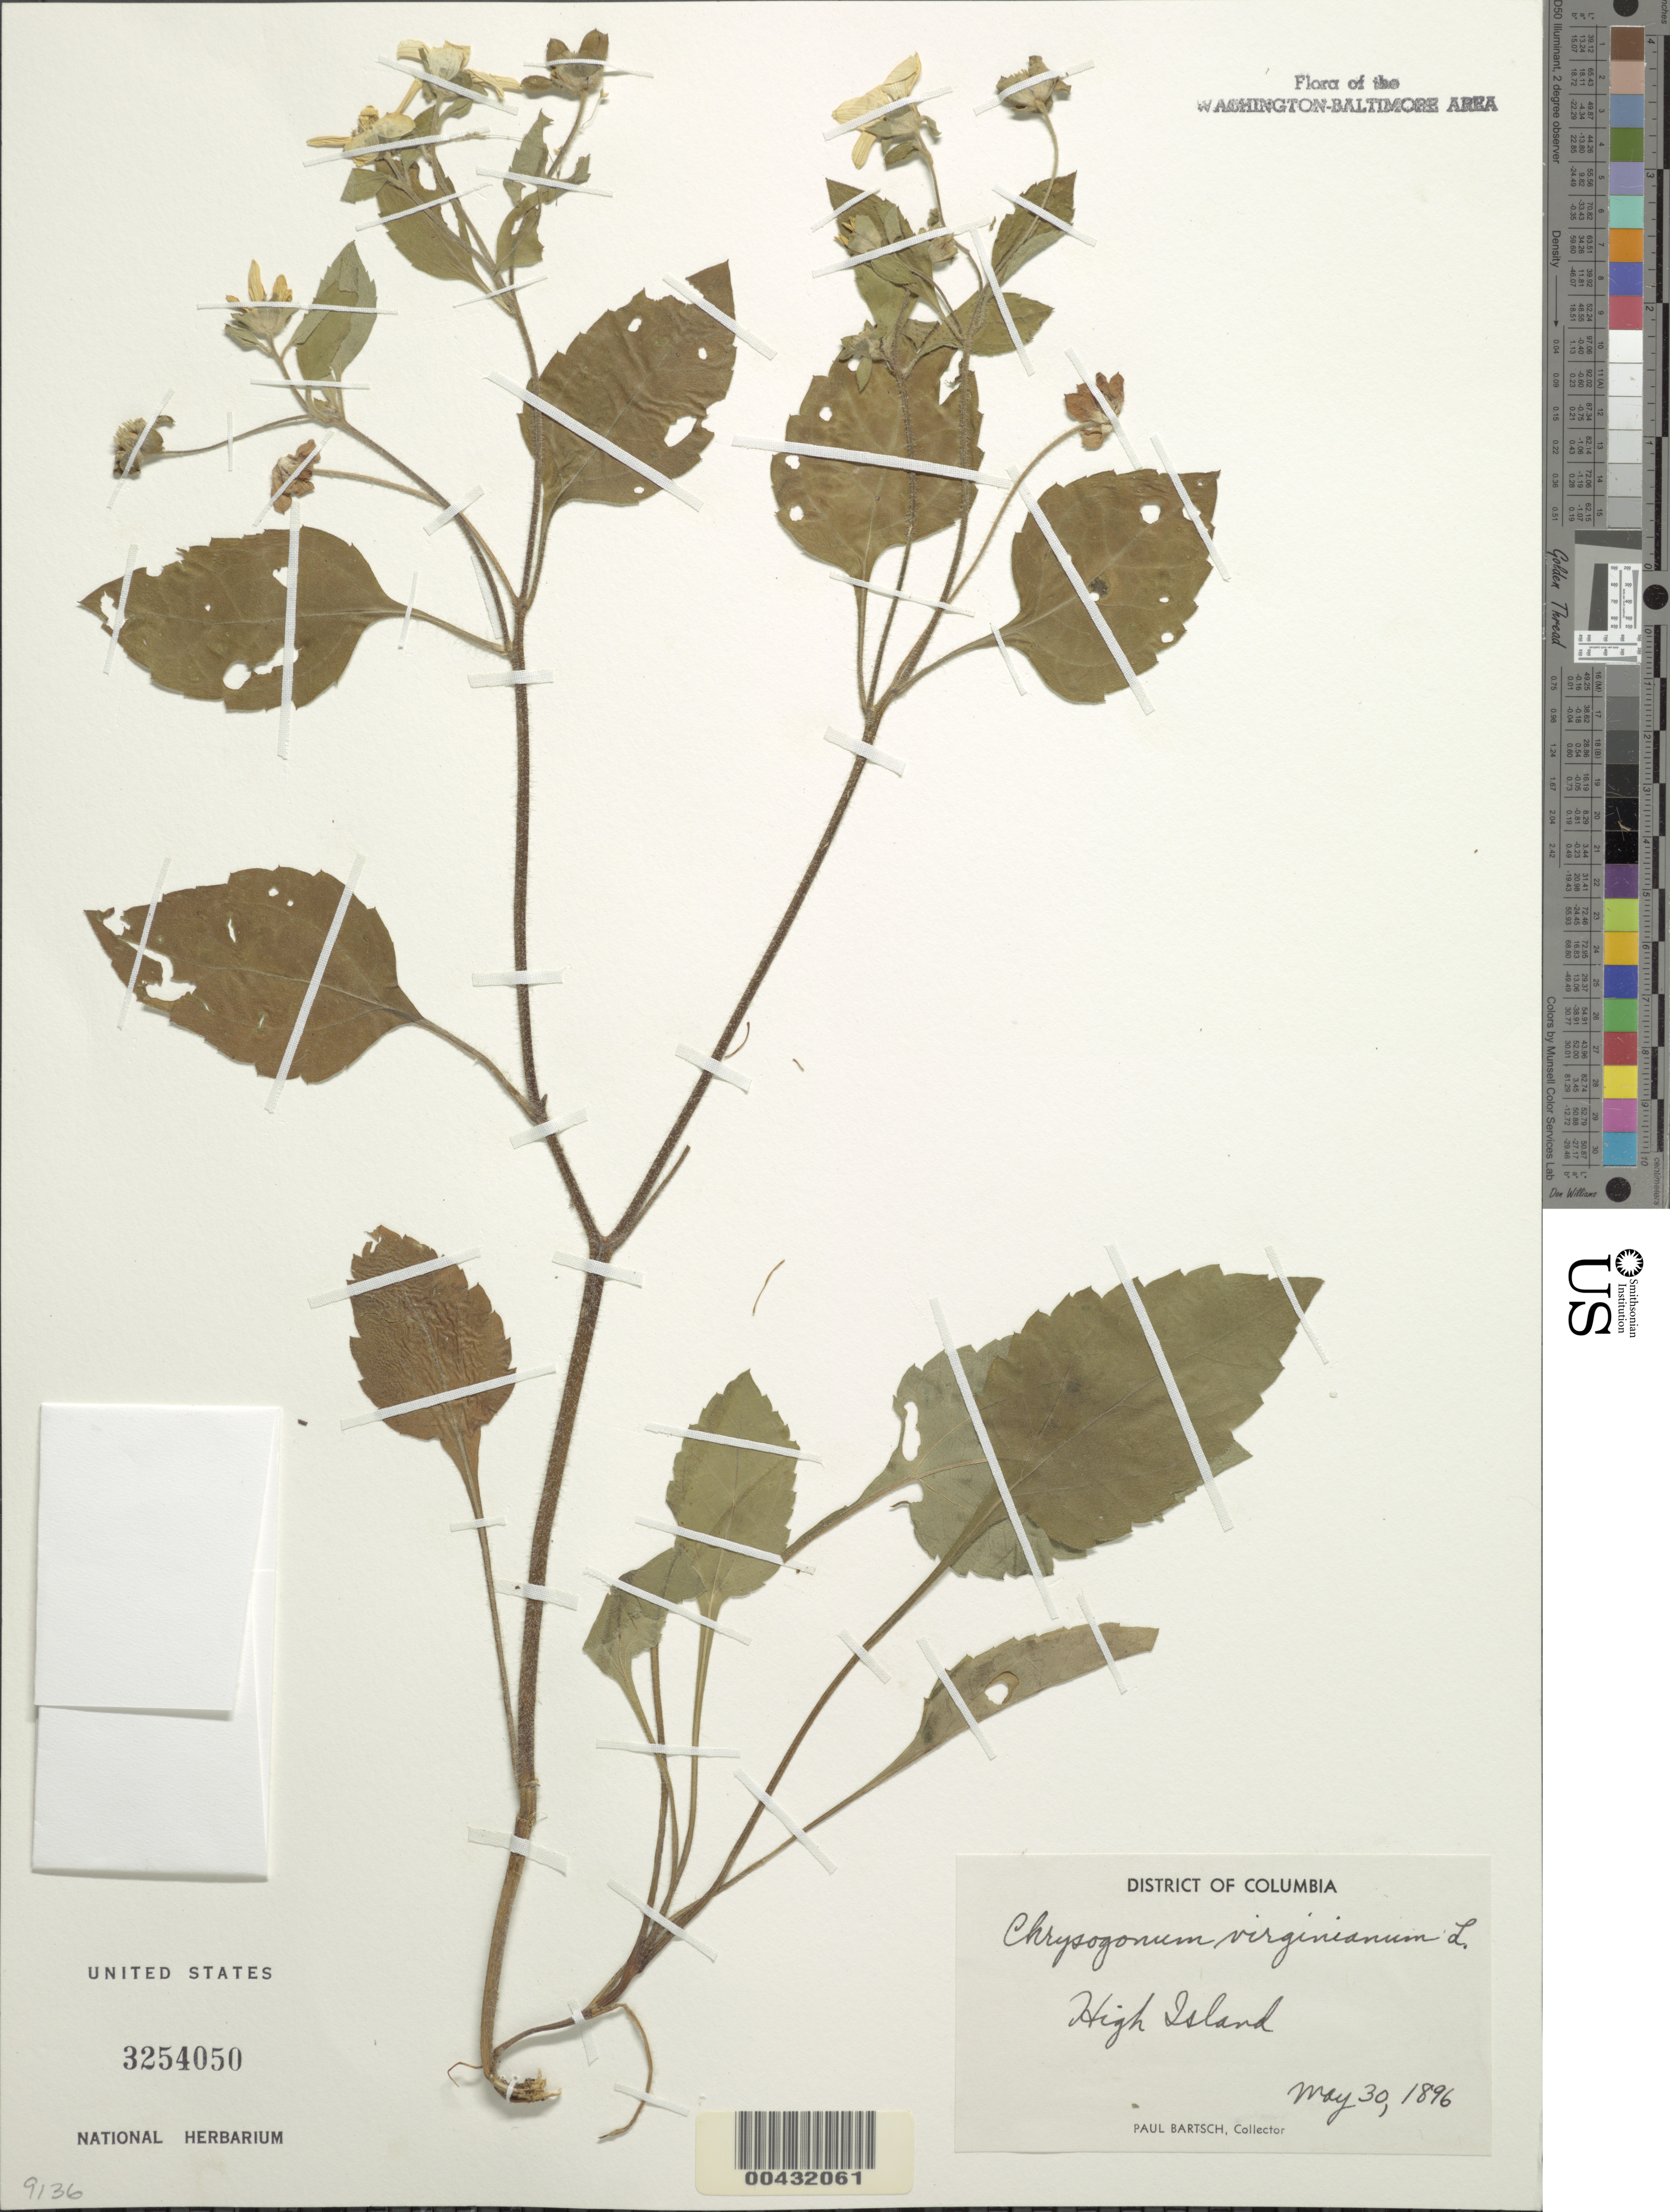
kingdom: Plantae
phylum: Tracheophyta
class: Magnoliopsida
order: Asterales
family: Asteraceae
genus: Chrysogonum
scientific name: Chrysogonum virginianum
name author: L.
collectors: P. Bartsch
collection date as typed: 30 May 1896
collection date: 1896-05-30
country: United States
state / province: Maryland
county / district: Montgomery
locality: High Island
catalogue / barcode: US 3254050